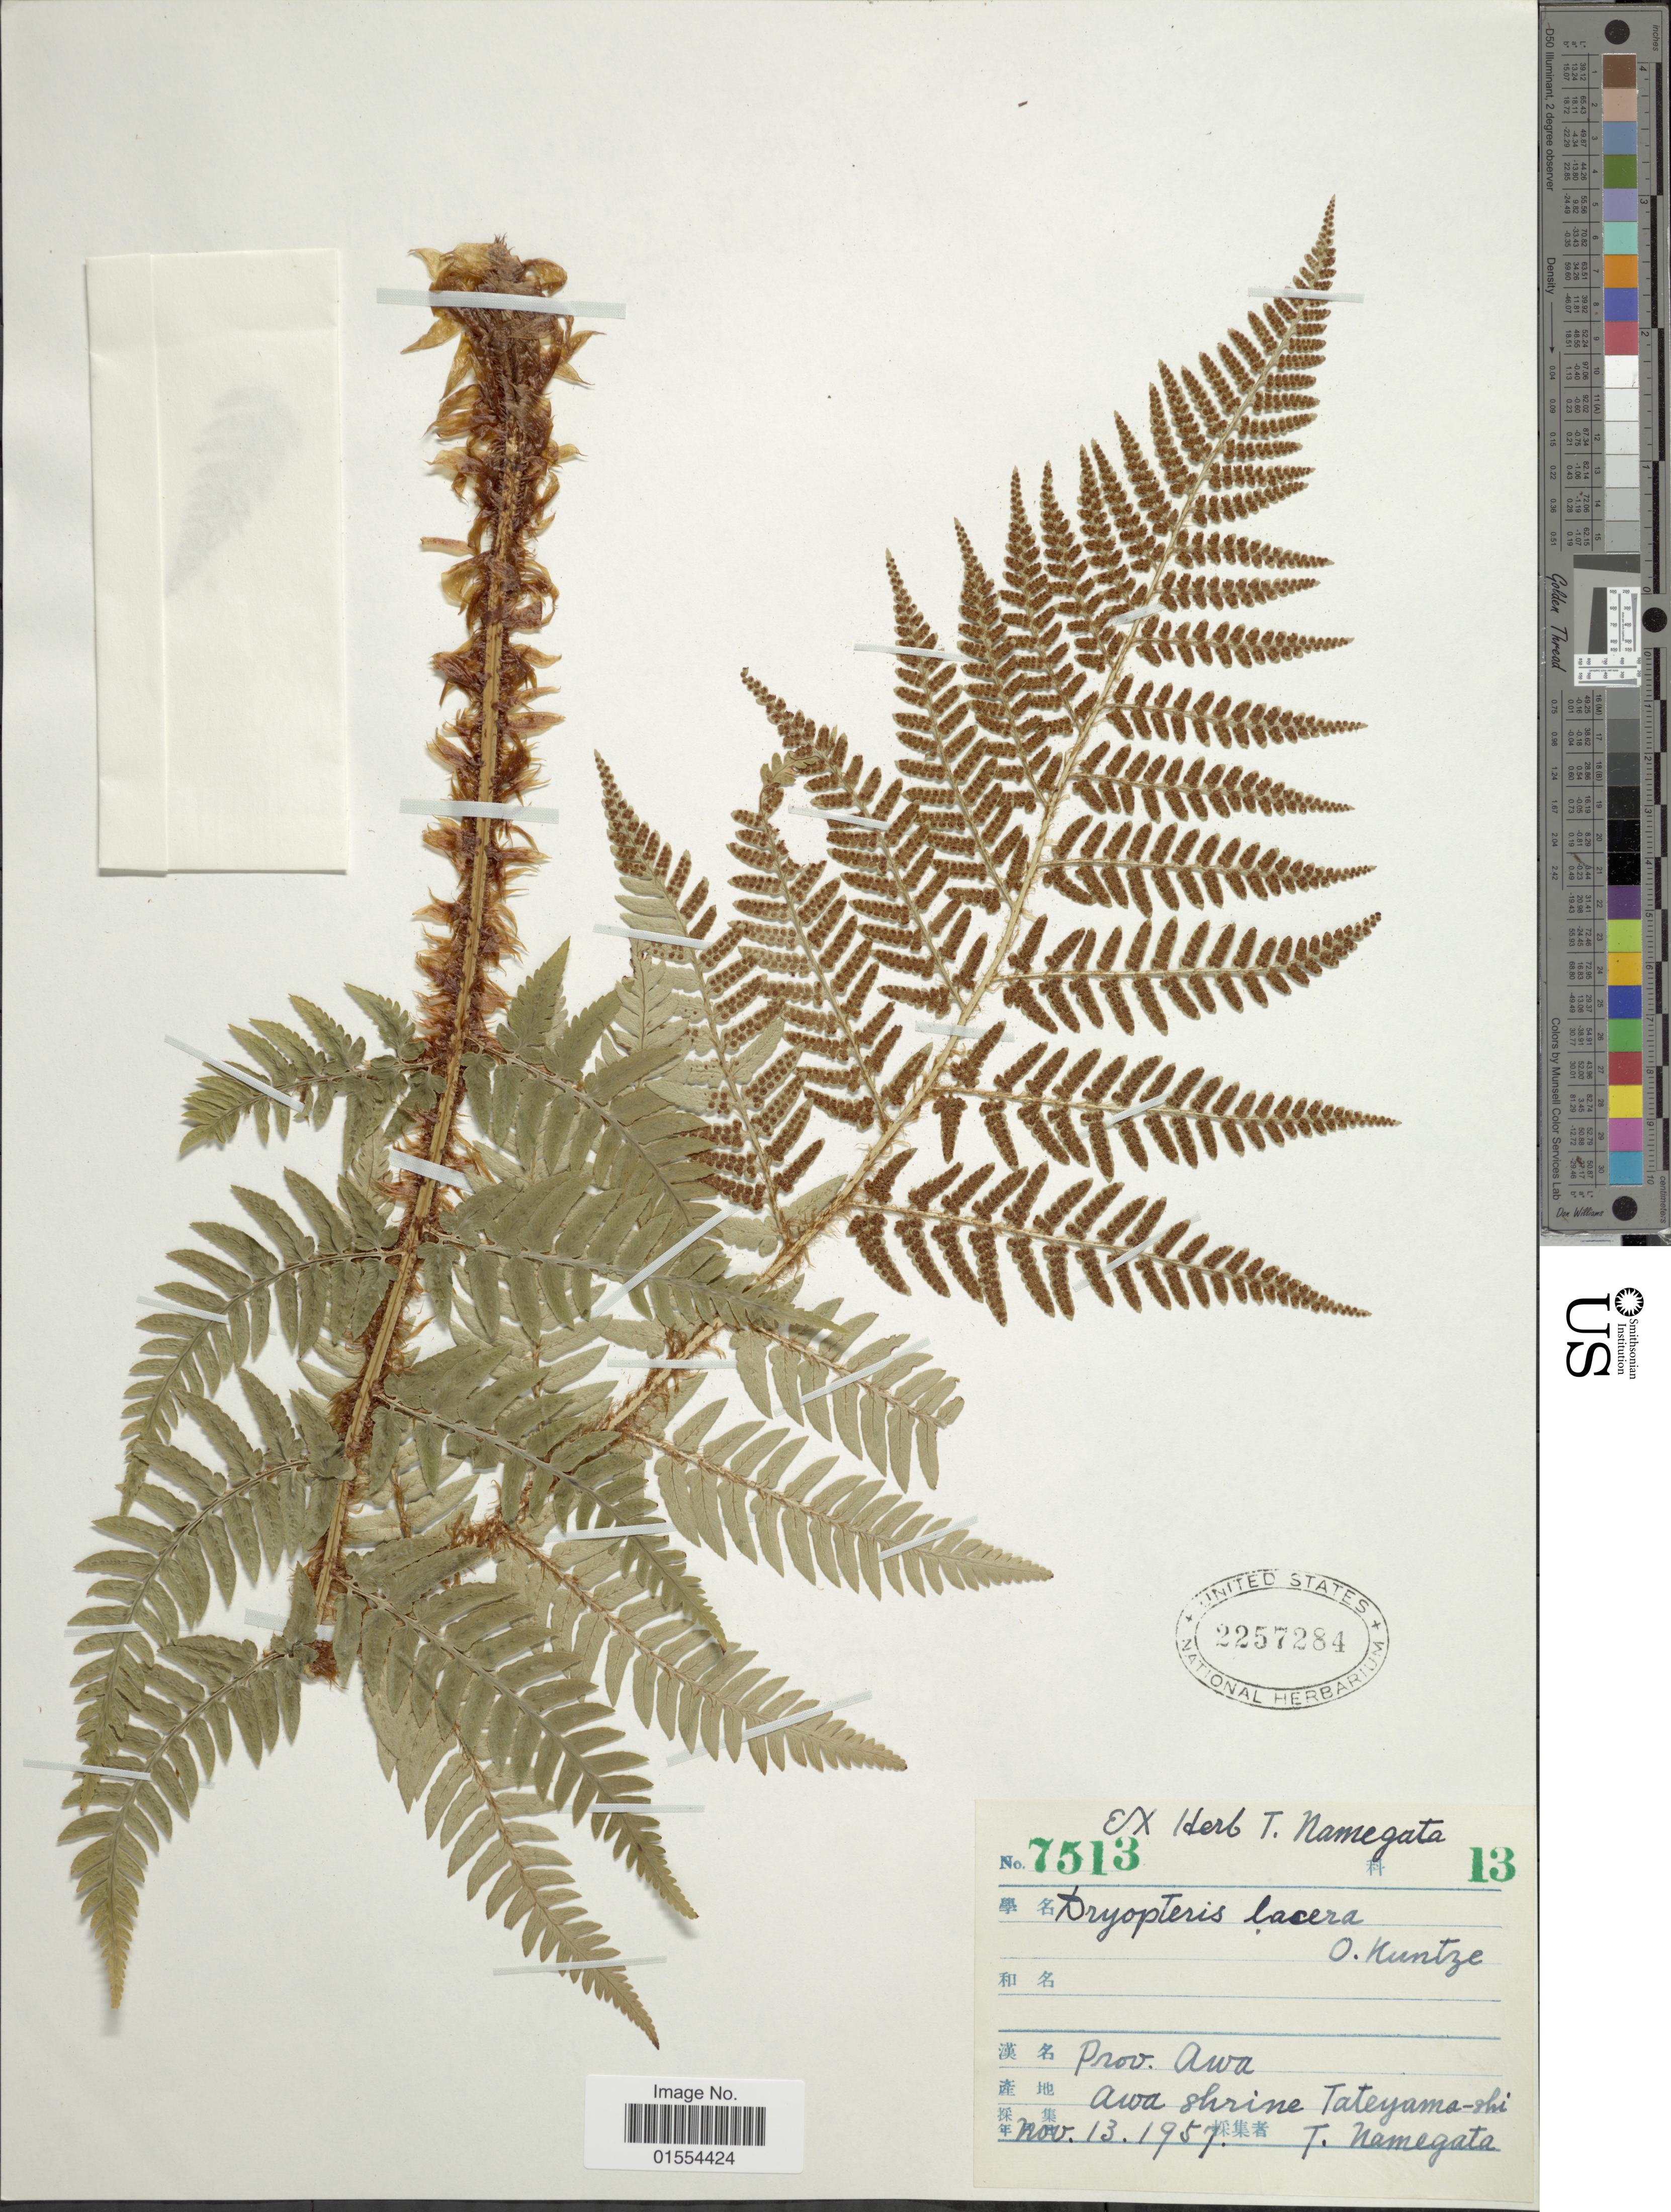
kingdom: Plantae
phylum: Tracheophyta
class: Polypodiopsida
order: Polypodiales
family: Dryopteridaceae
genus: Dryopteris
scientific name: Dryopteris lacera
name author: (Thunb.) Kuntze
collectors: T. Namegata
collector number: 7513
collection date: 1957-11-13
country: Japan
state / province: Tiba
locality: Prov. Awa, Awa Shrine Tateyama-shi.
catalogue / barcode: US 2257284